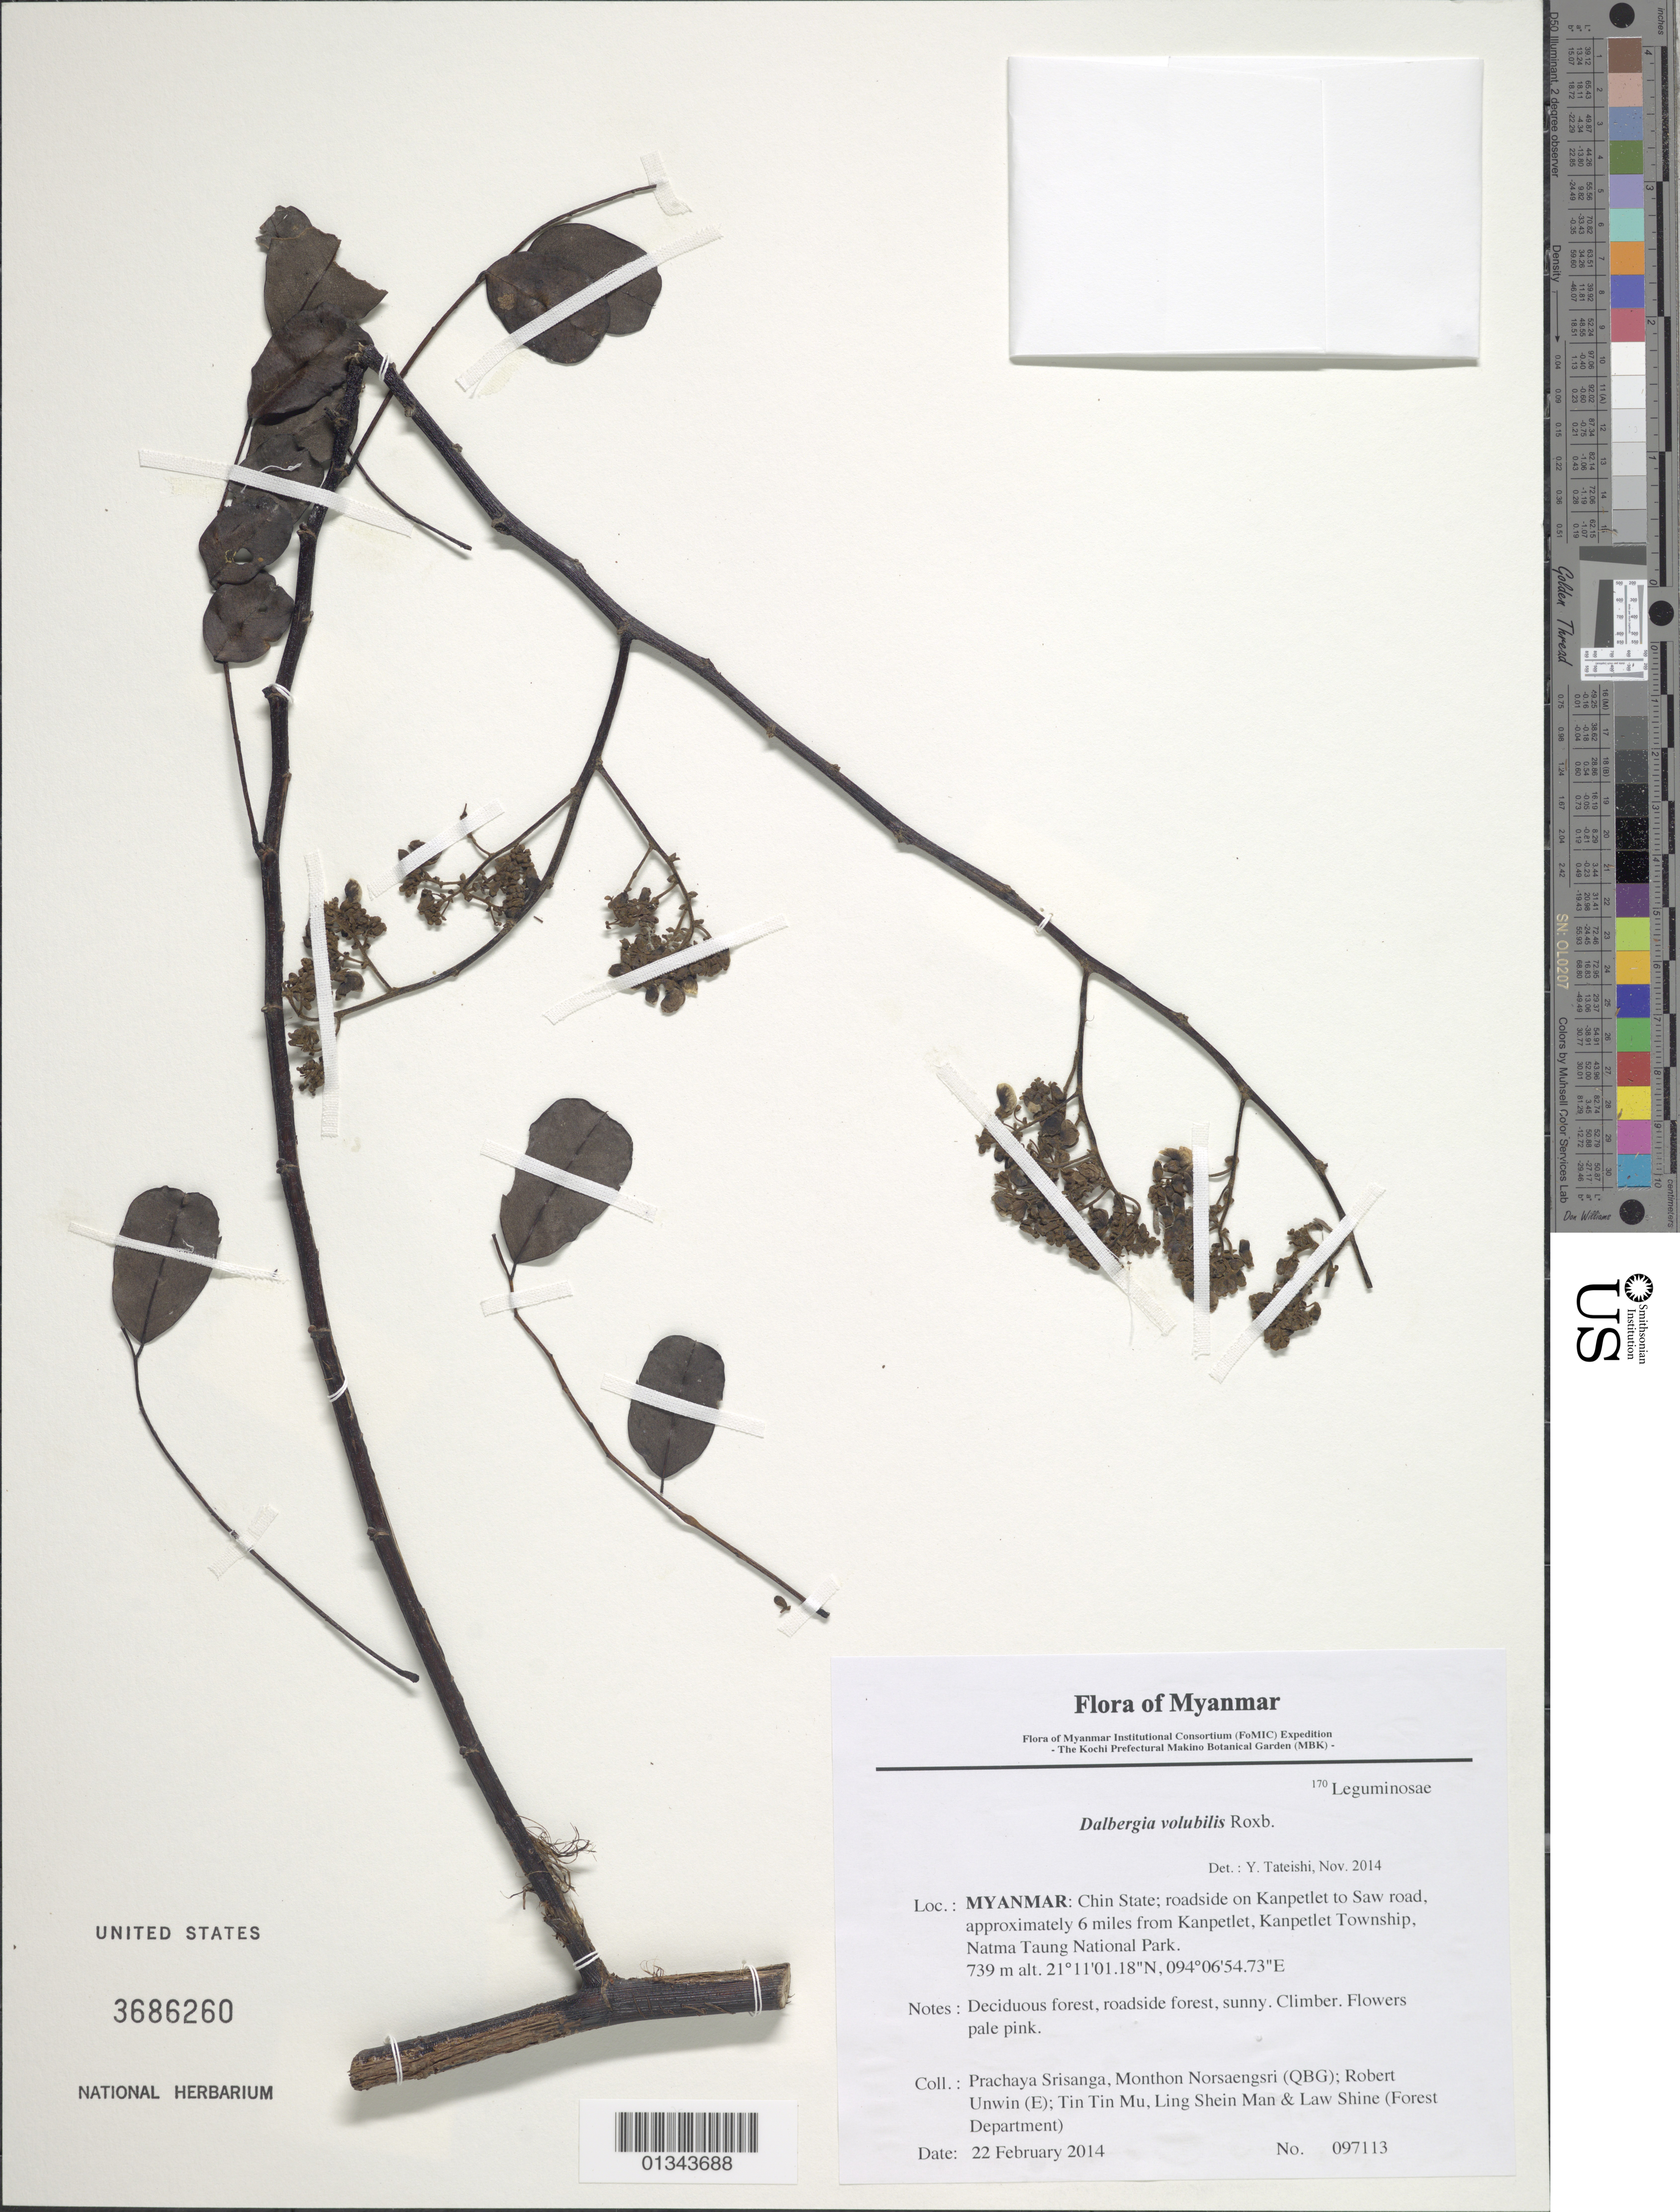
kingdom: Plantae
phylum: Tracheophyta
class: Magnoliopsida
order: Fabales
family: Fabaceae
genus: Dalbergia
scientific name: Dalbergia volubilis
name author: Roxb.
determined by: Baba, Y.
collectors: P. Srisanga, M. Norsaengsri, R. Unwin, Tin Tin Mu, Ling Shein Man & L. Shine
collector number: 97113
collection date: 2014-02-22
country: Myanmar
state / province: Chin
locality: Roadside on Kanpetlet to Saw road, approximately 6 miles from Kanpetlet, Kanpetlet Township, Natma Taung National Park.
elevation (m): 739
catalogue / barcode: US 3686260